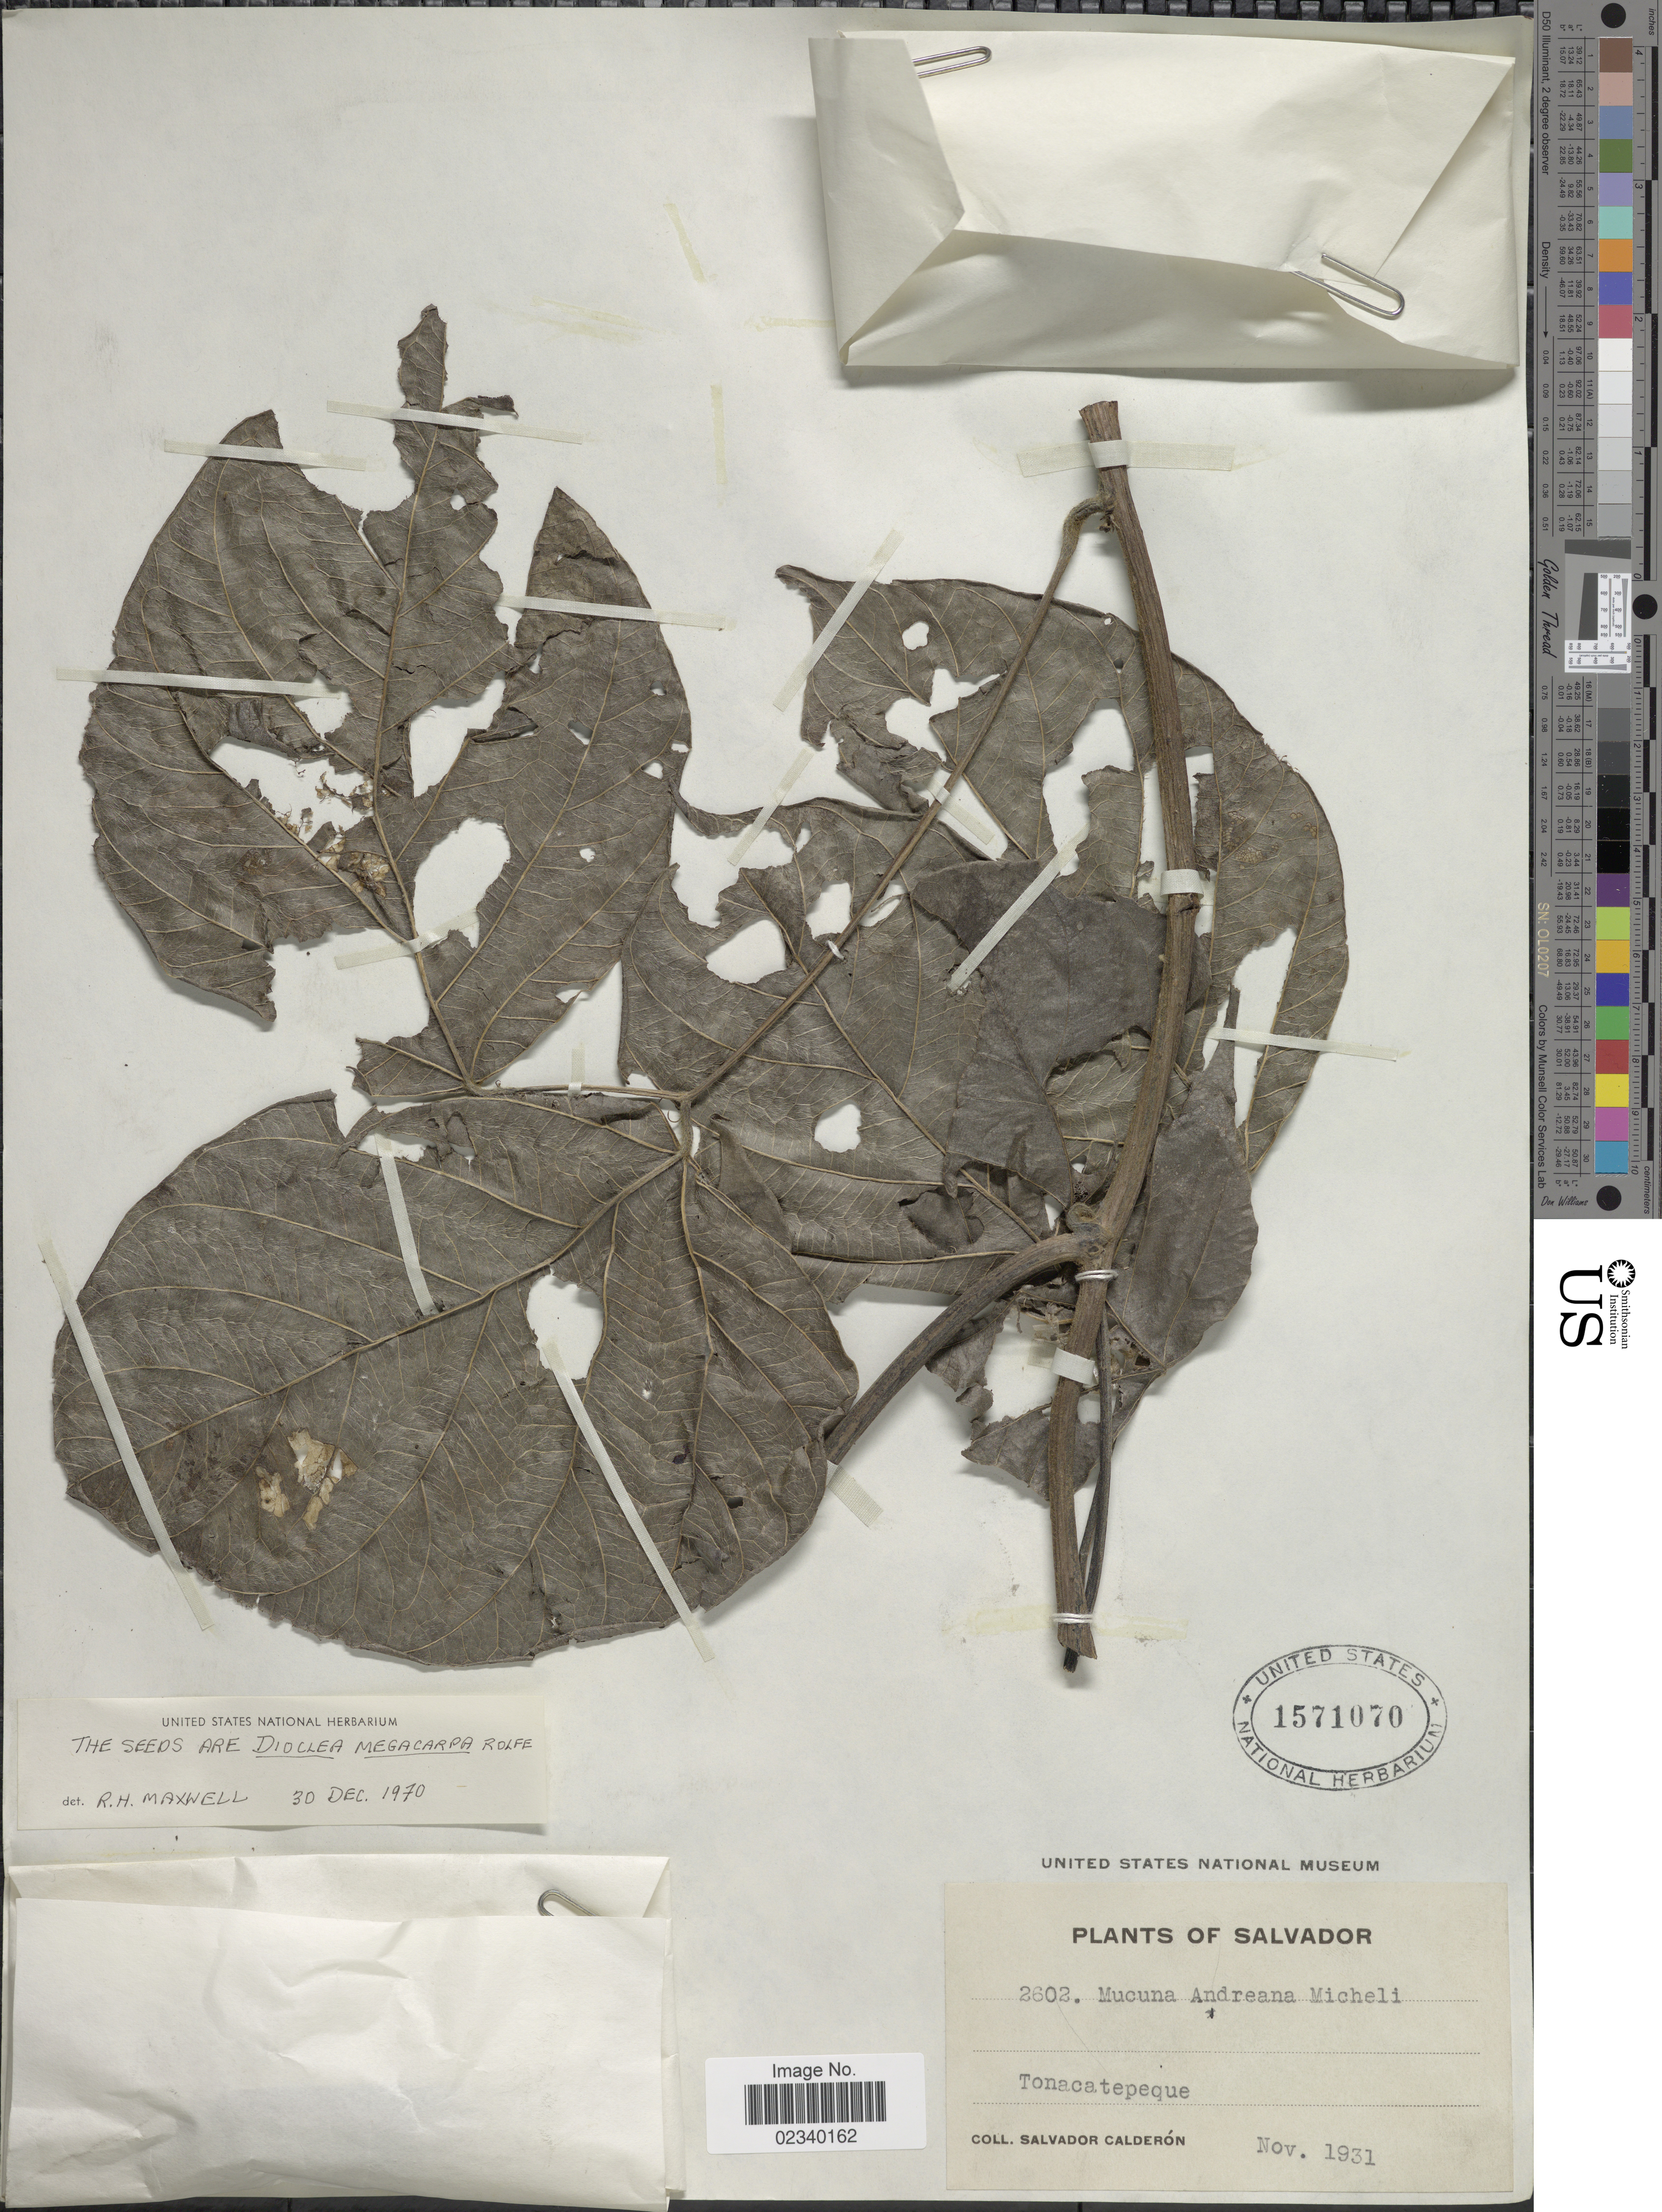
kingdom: Plantae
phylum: Tracheophyta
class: Magnoliopsida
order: Fabales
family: Fabaceae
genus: Mucuna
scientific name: Mucuna sp.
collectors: S. Calderón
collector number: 2602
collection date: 1931-11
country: El Salvador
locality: Salvador. Tonacatepeque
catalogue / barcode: US 1571070